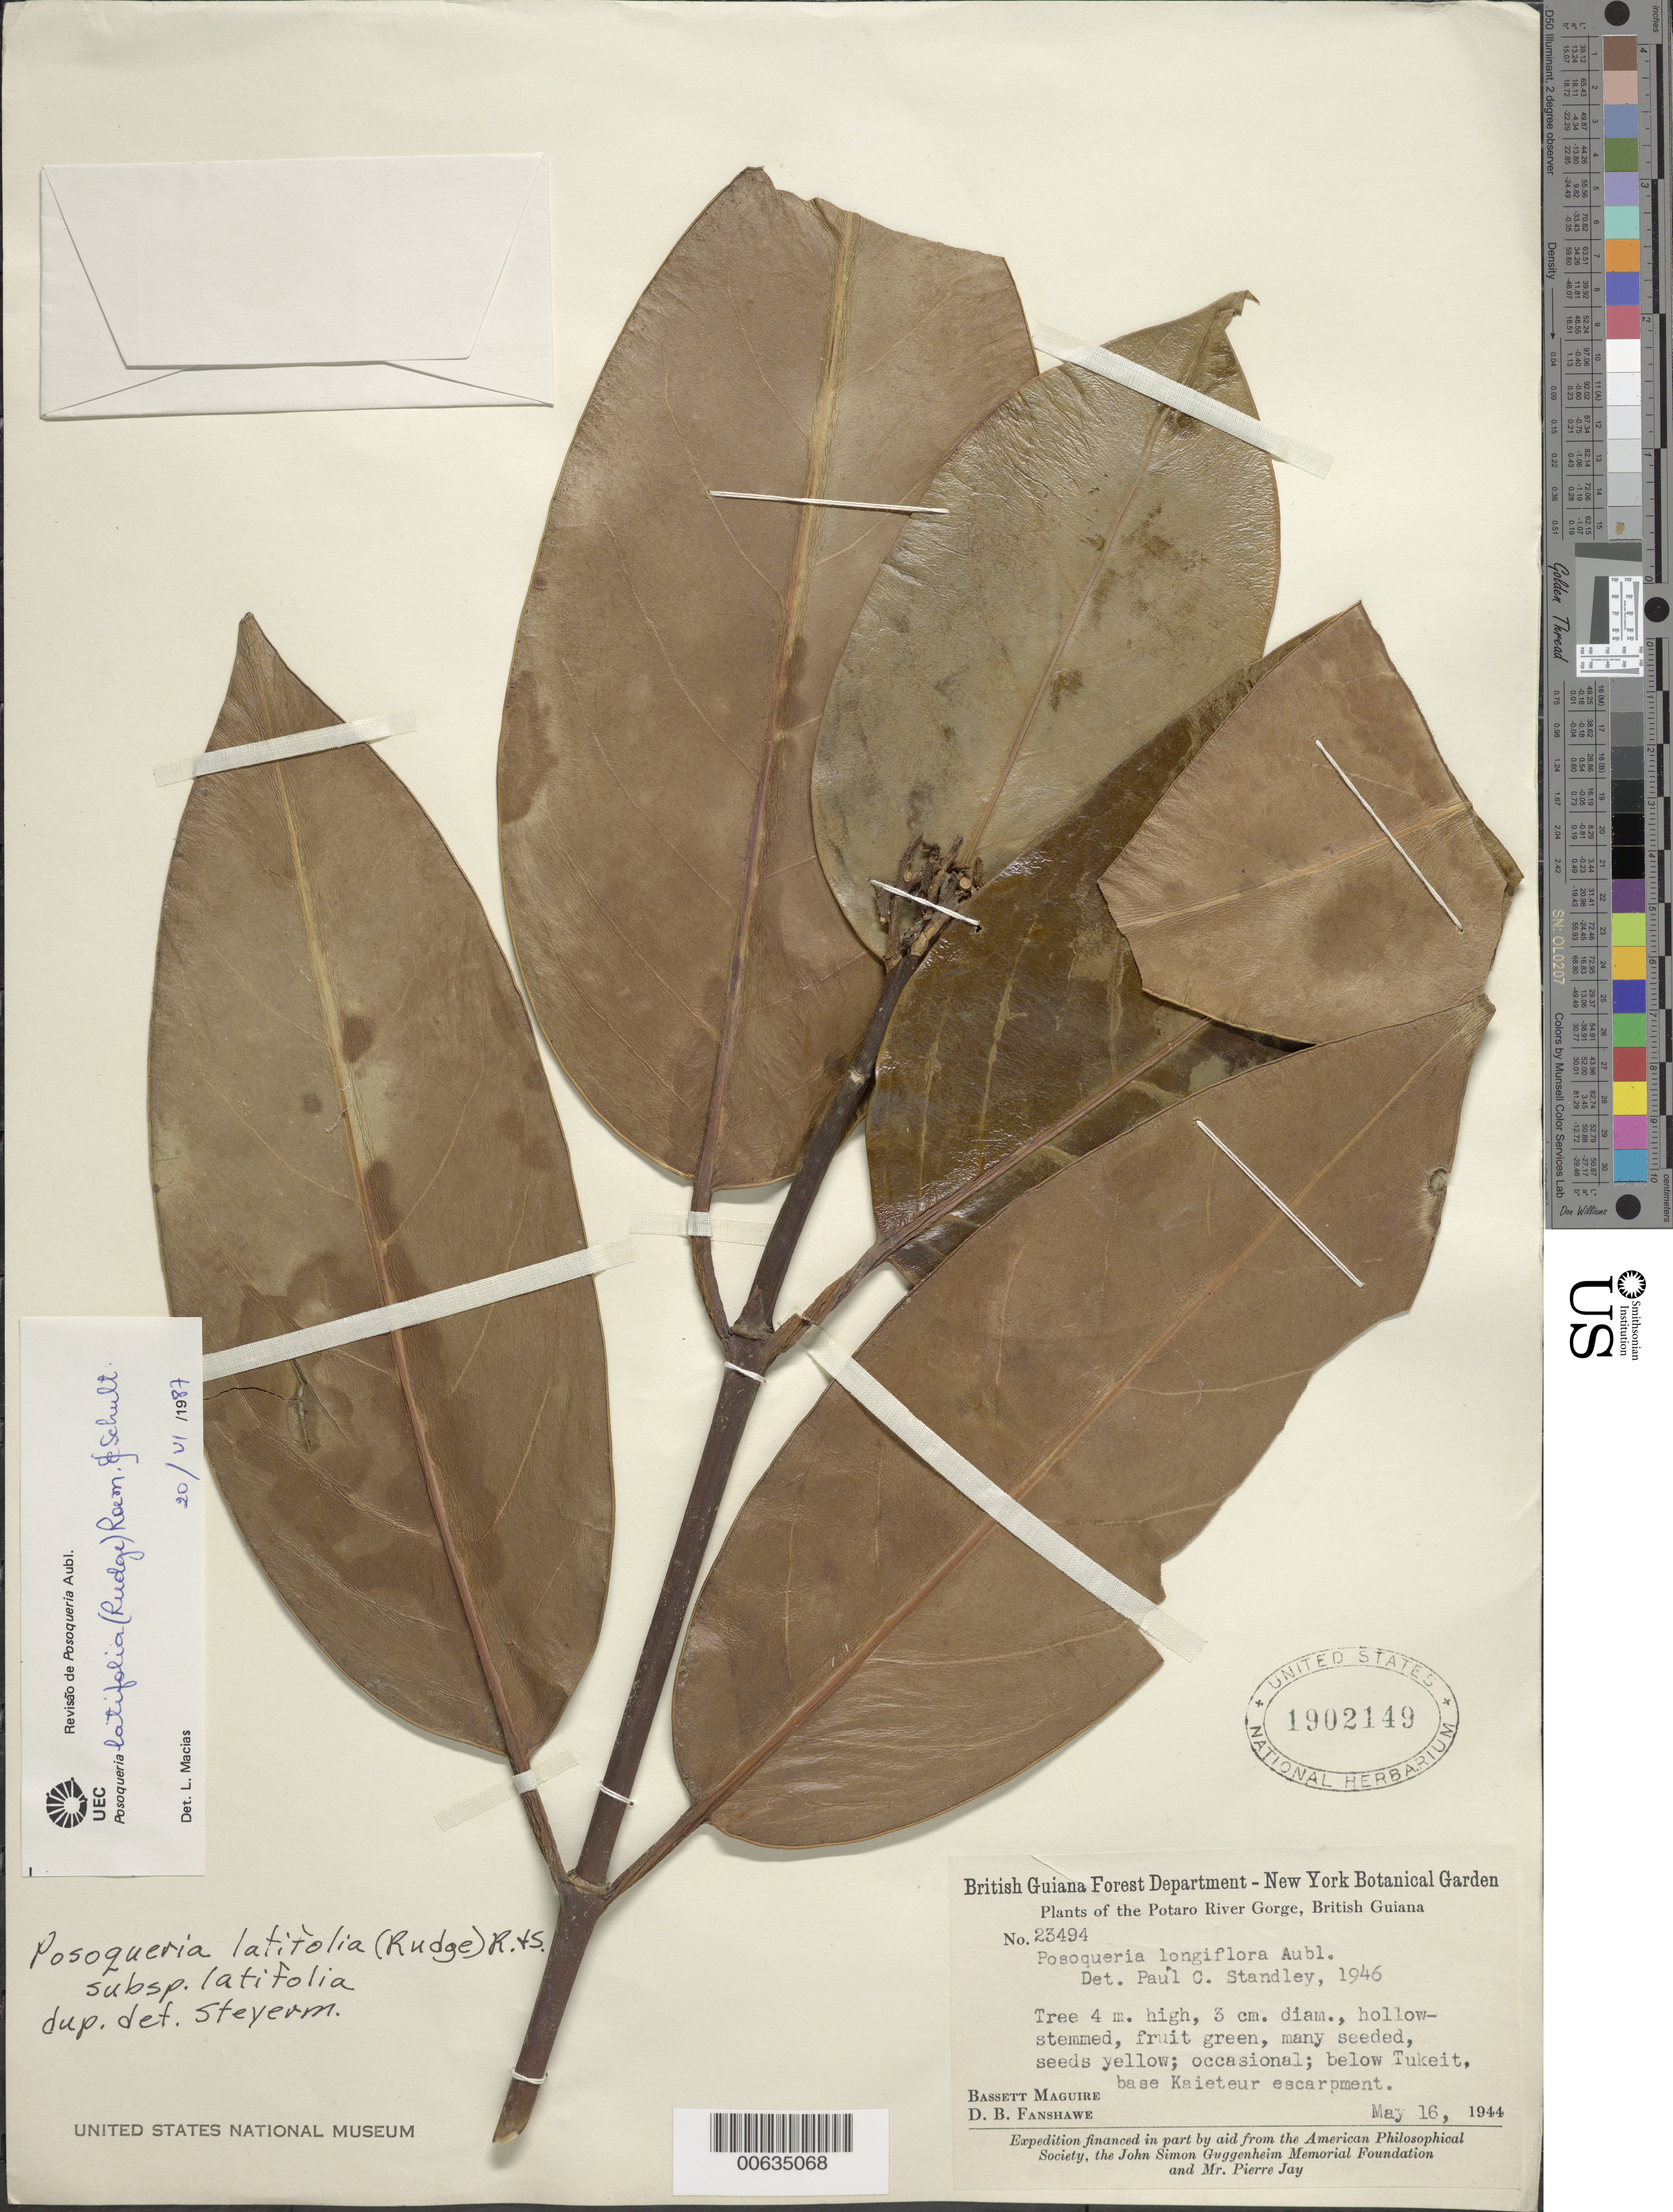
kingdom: Plantae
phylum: Tracheophyta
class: Magnoliopsida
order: Gentianales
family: Rubiaceae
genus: Posoqueria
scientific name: Posoqueria latifolia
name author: (Rudge) Roem. & Schult.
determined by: Macias, L.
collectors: B. Maguire & D. B. Fanshawe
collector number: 23494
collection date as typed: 16-May-44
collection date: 1944-05-16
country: Guyana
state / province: Potaro-Siparuni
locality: Potaro River Gorge, below Tukeit, base of Kaieteur escarpment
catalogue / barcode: US 1902149